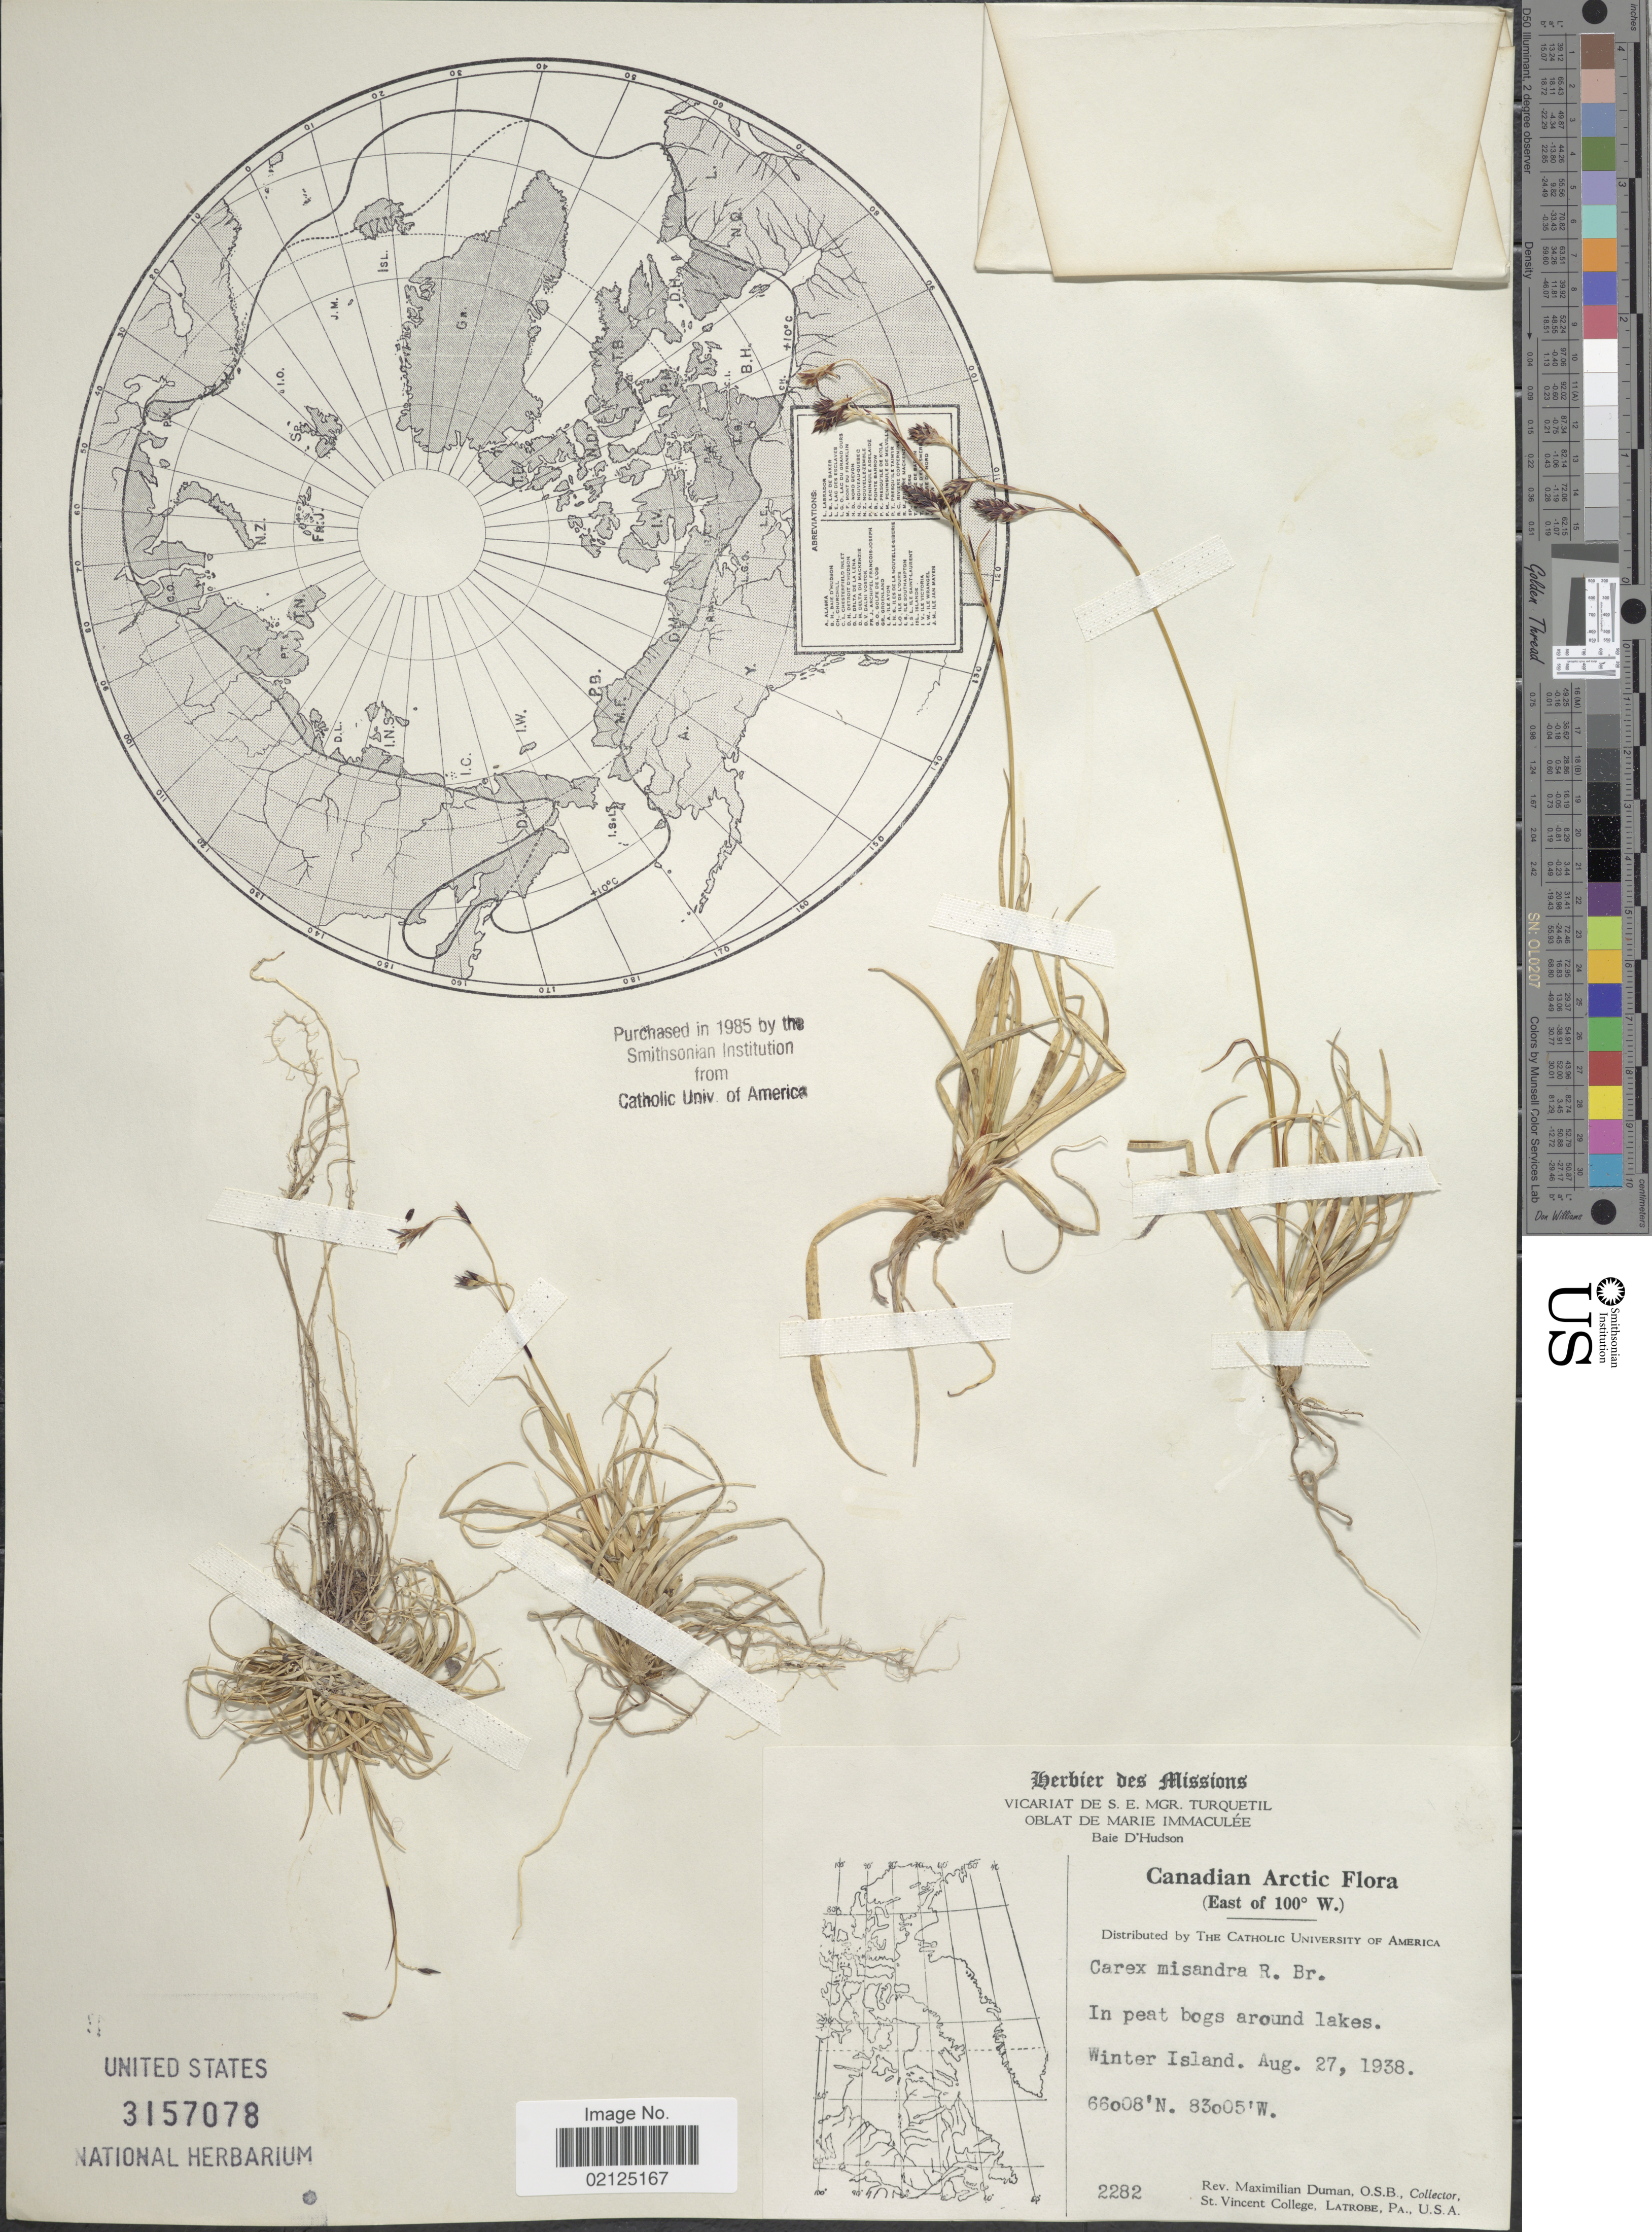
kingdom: Plantae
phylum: Tracheophyta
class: Liliopsida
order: Poales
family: Cyperaceae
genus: Carex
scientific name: Carex fuliginosa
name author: Schkuhr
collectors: M. Duman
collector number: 2282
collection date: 1938-08-27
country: Canada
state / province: Nunavut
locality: Canadian Arctic (East of 100° W.), In peat bogs around lakes, Winter Island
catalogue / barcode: US 3157078